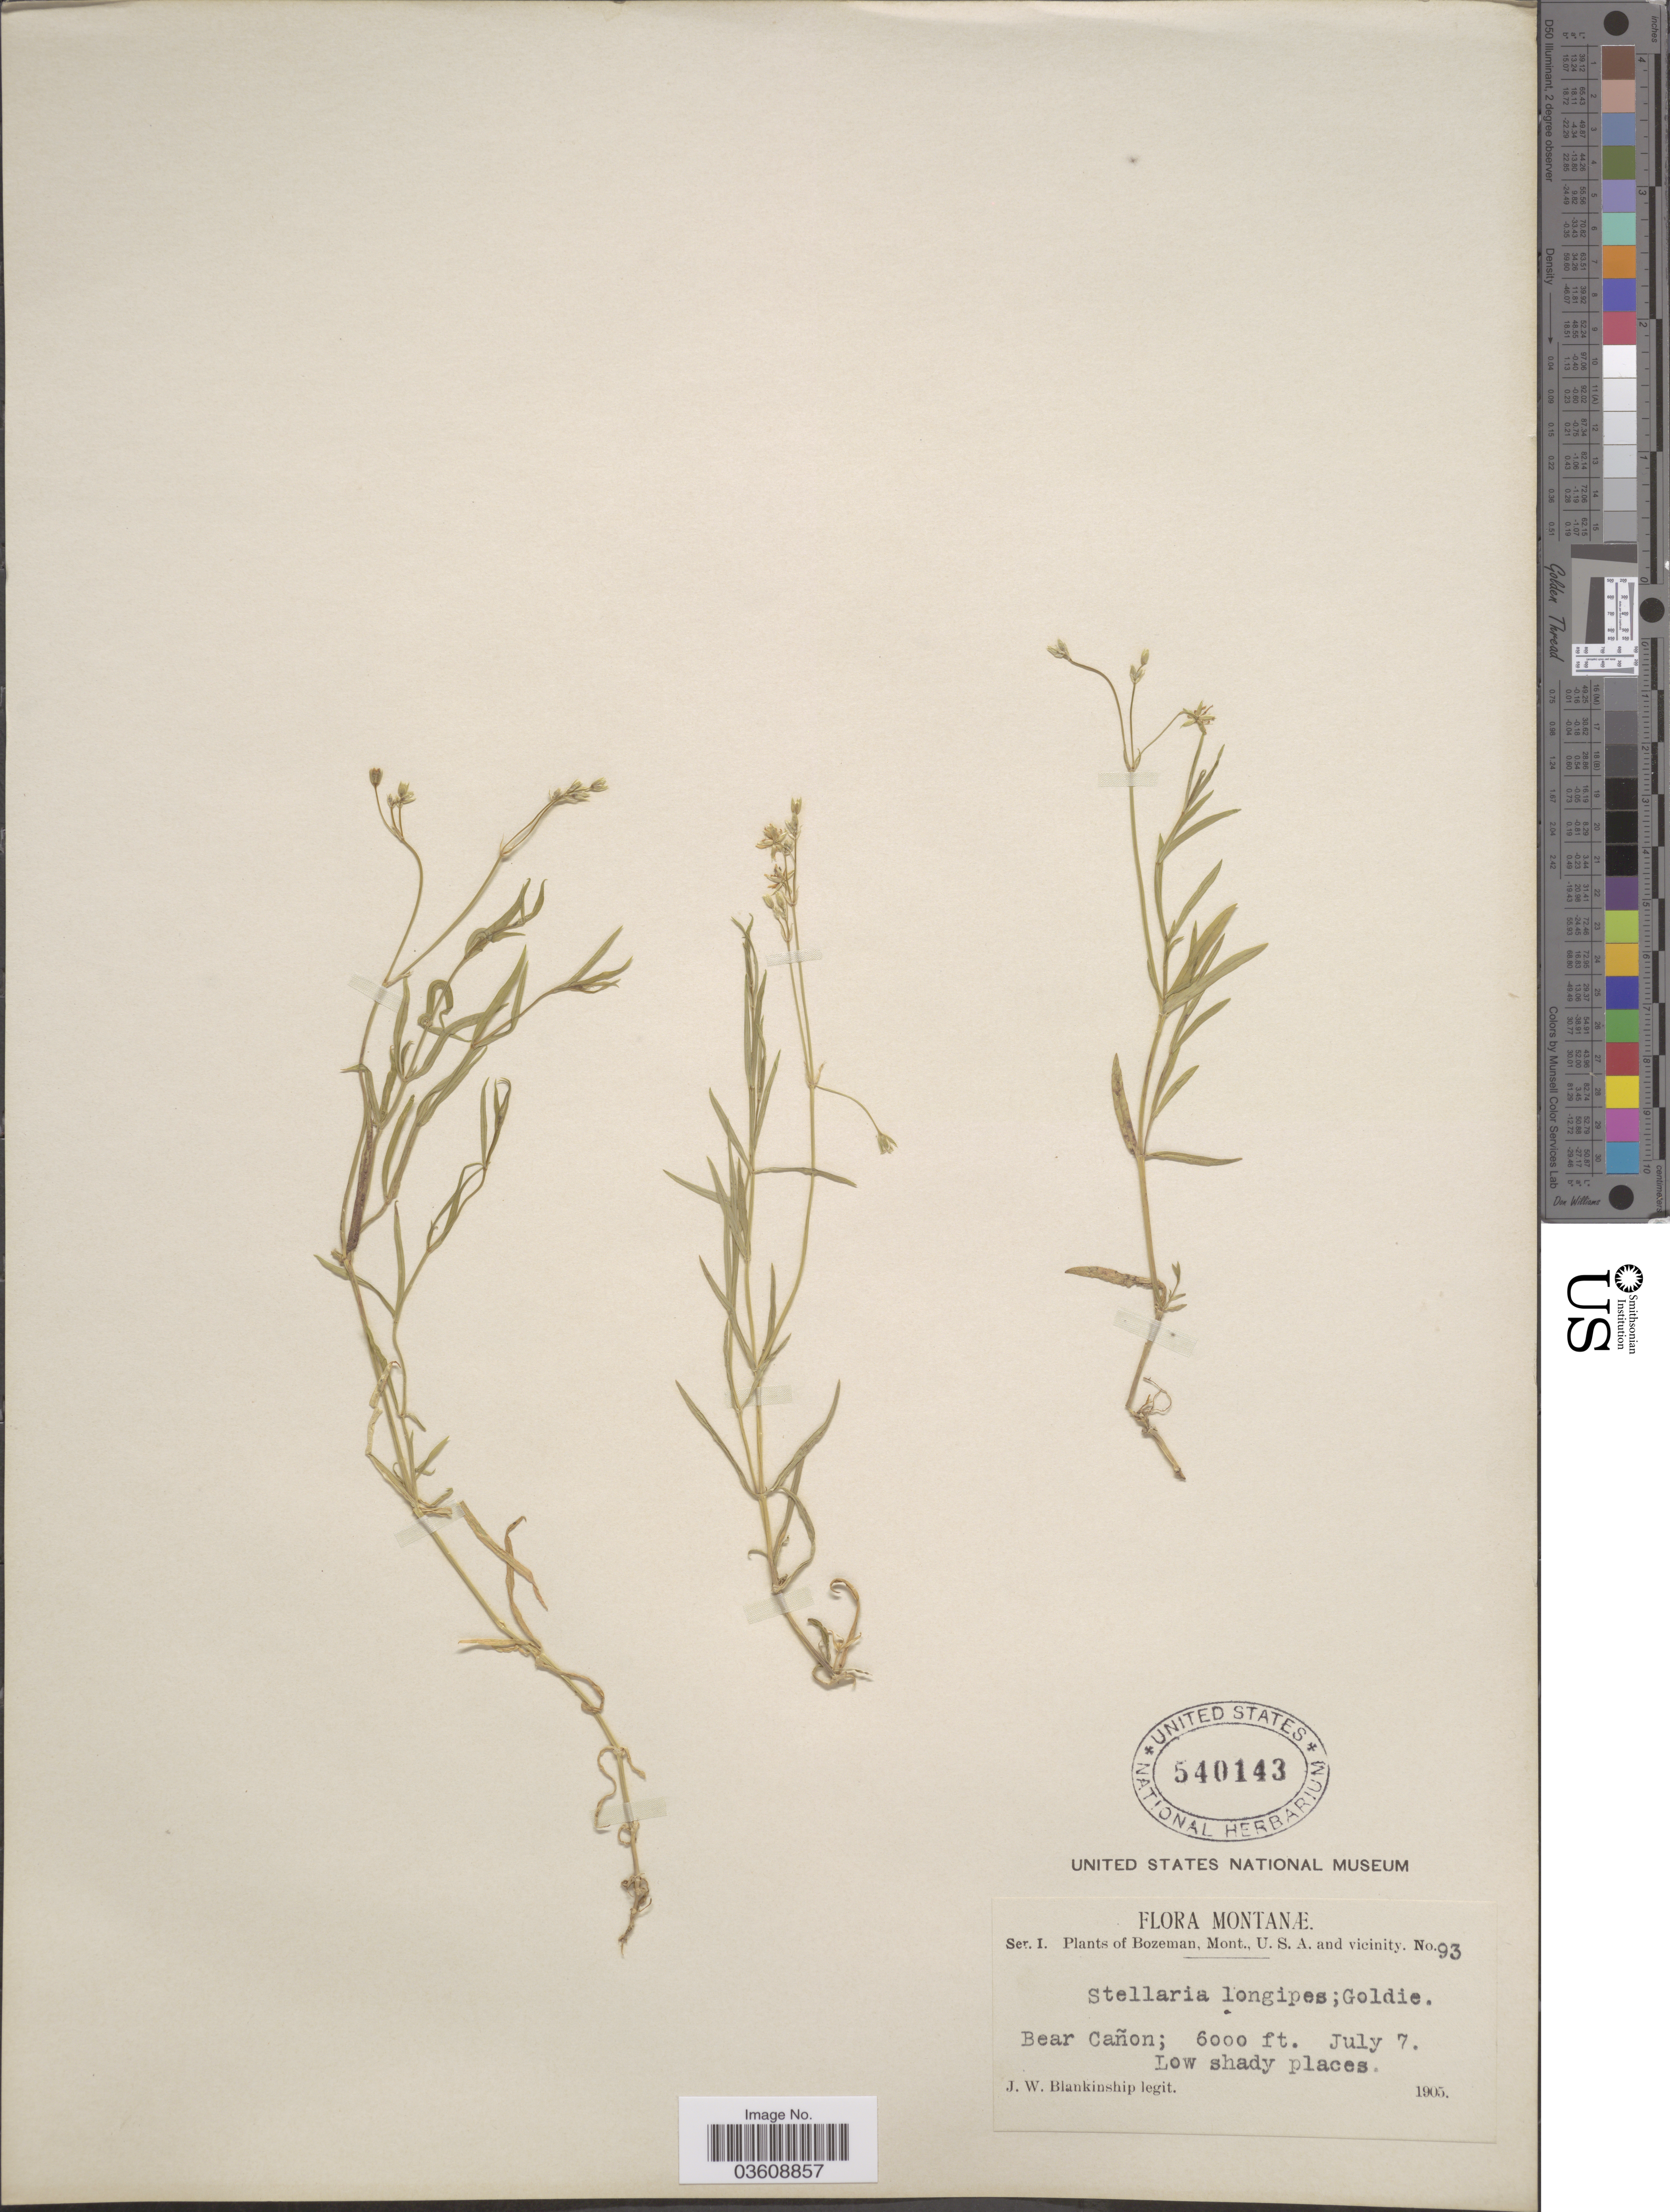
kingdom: Plantae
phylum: Tracheophyta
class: Magnoliopsida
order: Caryophyllales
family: Caryophyllaceae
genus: Stellaria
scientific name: Stellaria longipes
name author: Goldie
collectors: J. W. Blankinship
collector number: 93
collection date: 1905-07-07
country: United States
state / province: Montana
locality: Bozeman, and vicinity. Bear Cañon.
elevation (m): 1829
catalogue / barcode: US 540143